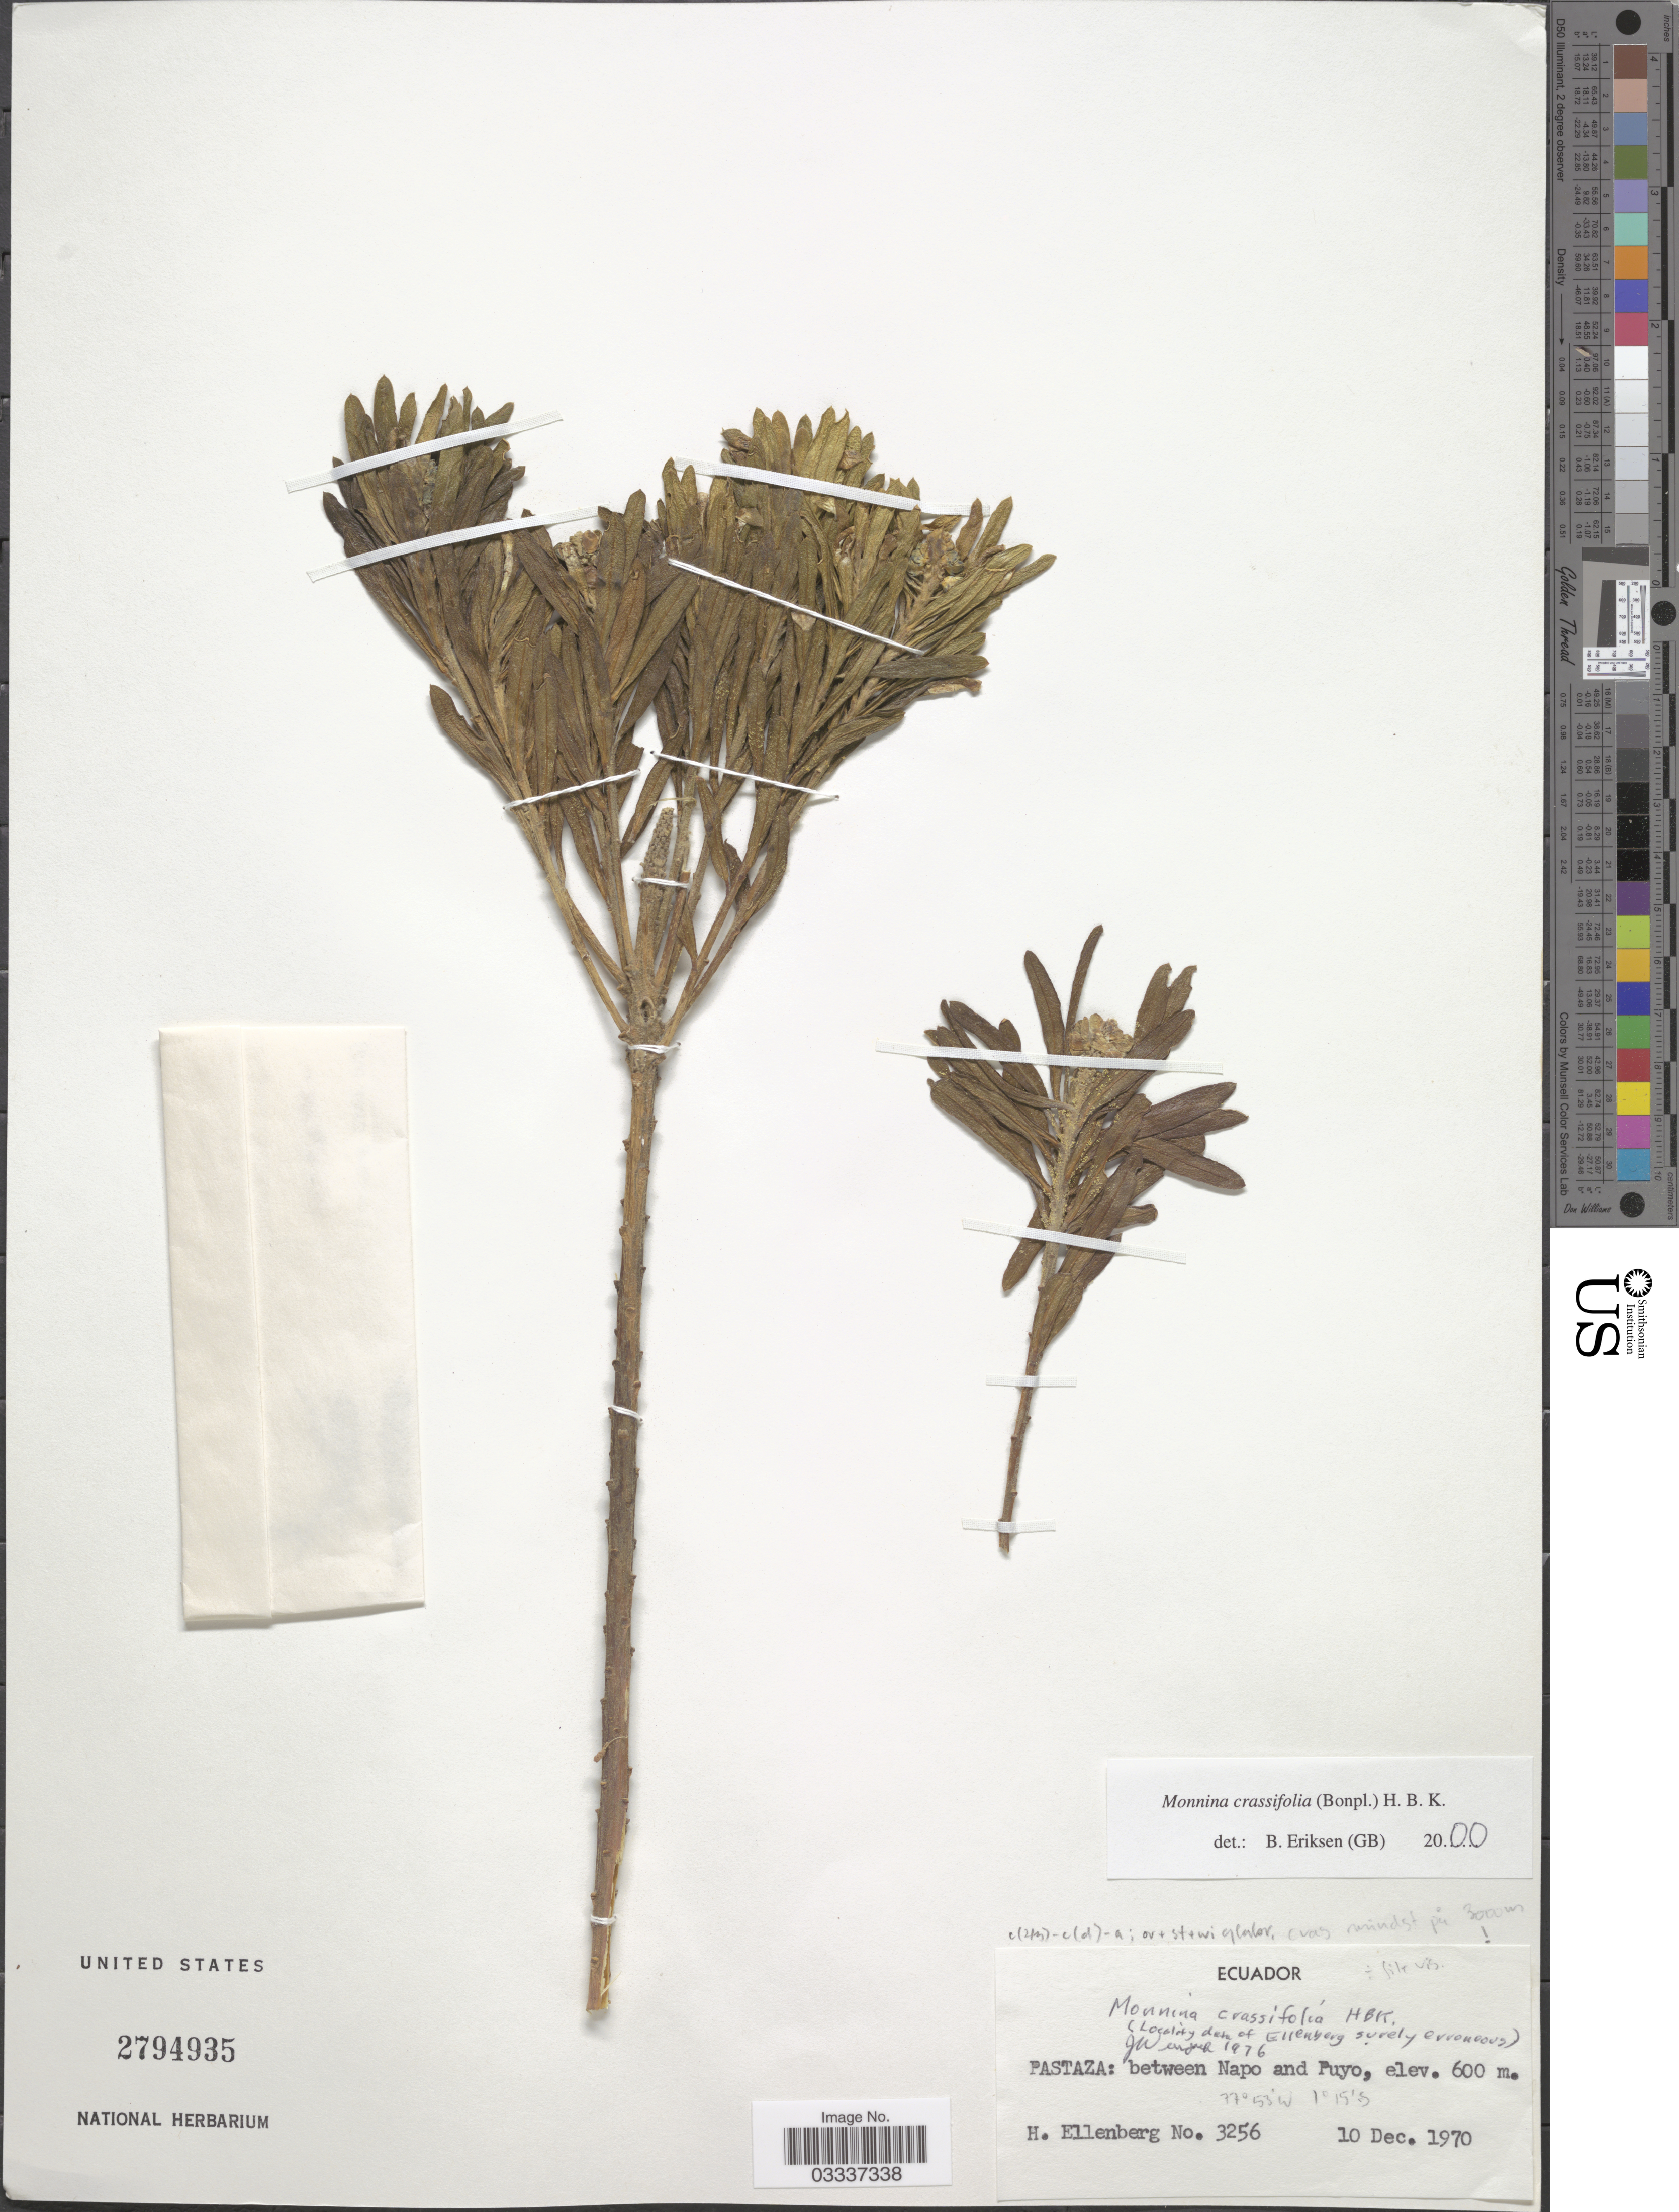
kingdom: Plantae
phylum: Tracheophyta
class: Magnoliopsida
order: Fabales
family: Polygalaceae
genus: Monnina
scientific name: Monnina crassifolia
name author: (Bonpl.) Kunth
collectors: H. Ellenberg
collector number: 3256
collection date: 1970-12-10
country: Ecuador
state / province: Pastaza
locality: Between Napo and Puyo.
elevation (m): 600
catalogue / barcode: US 2794935